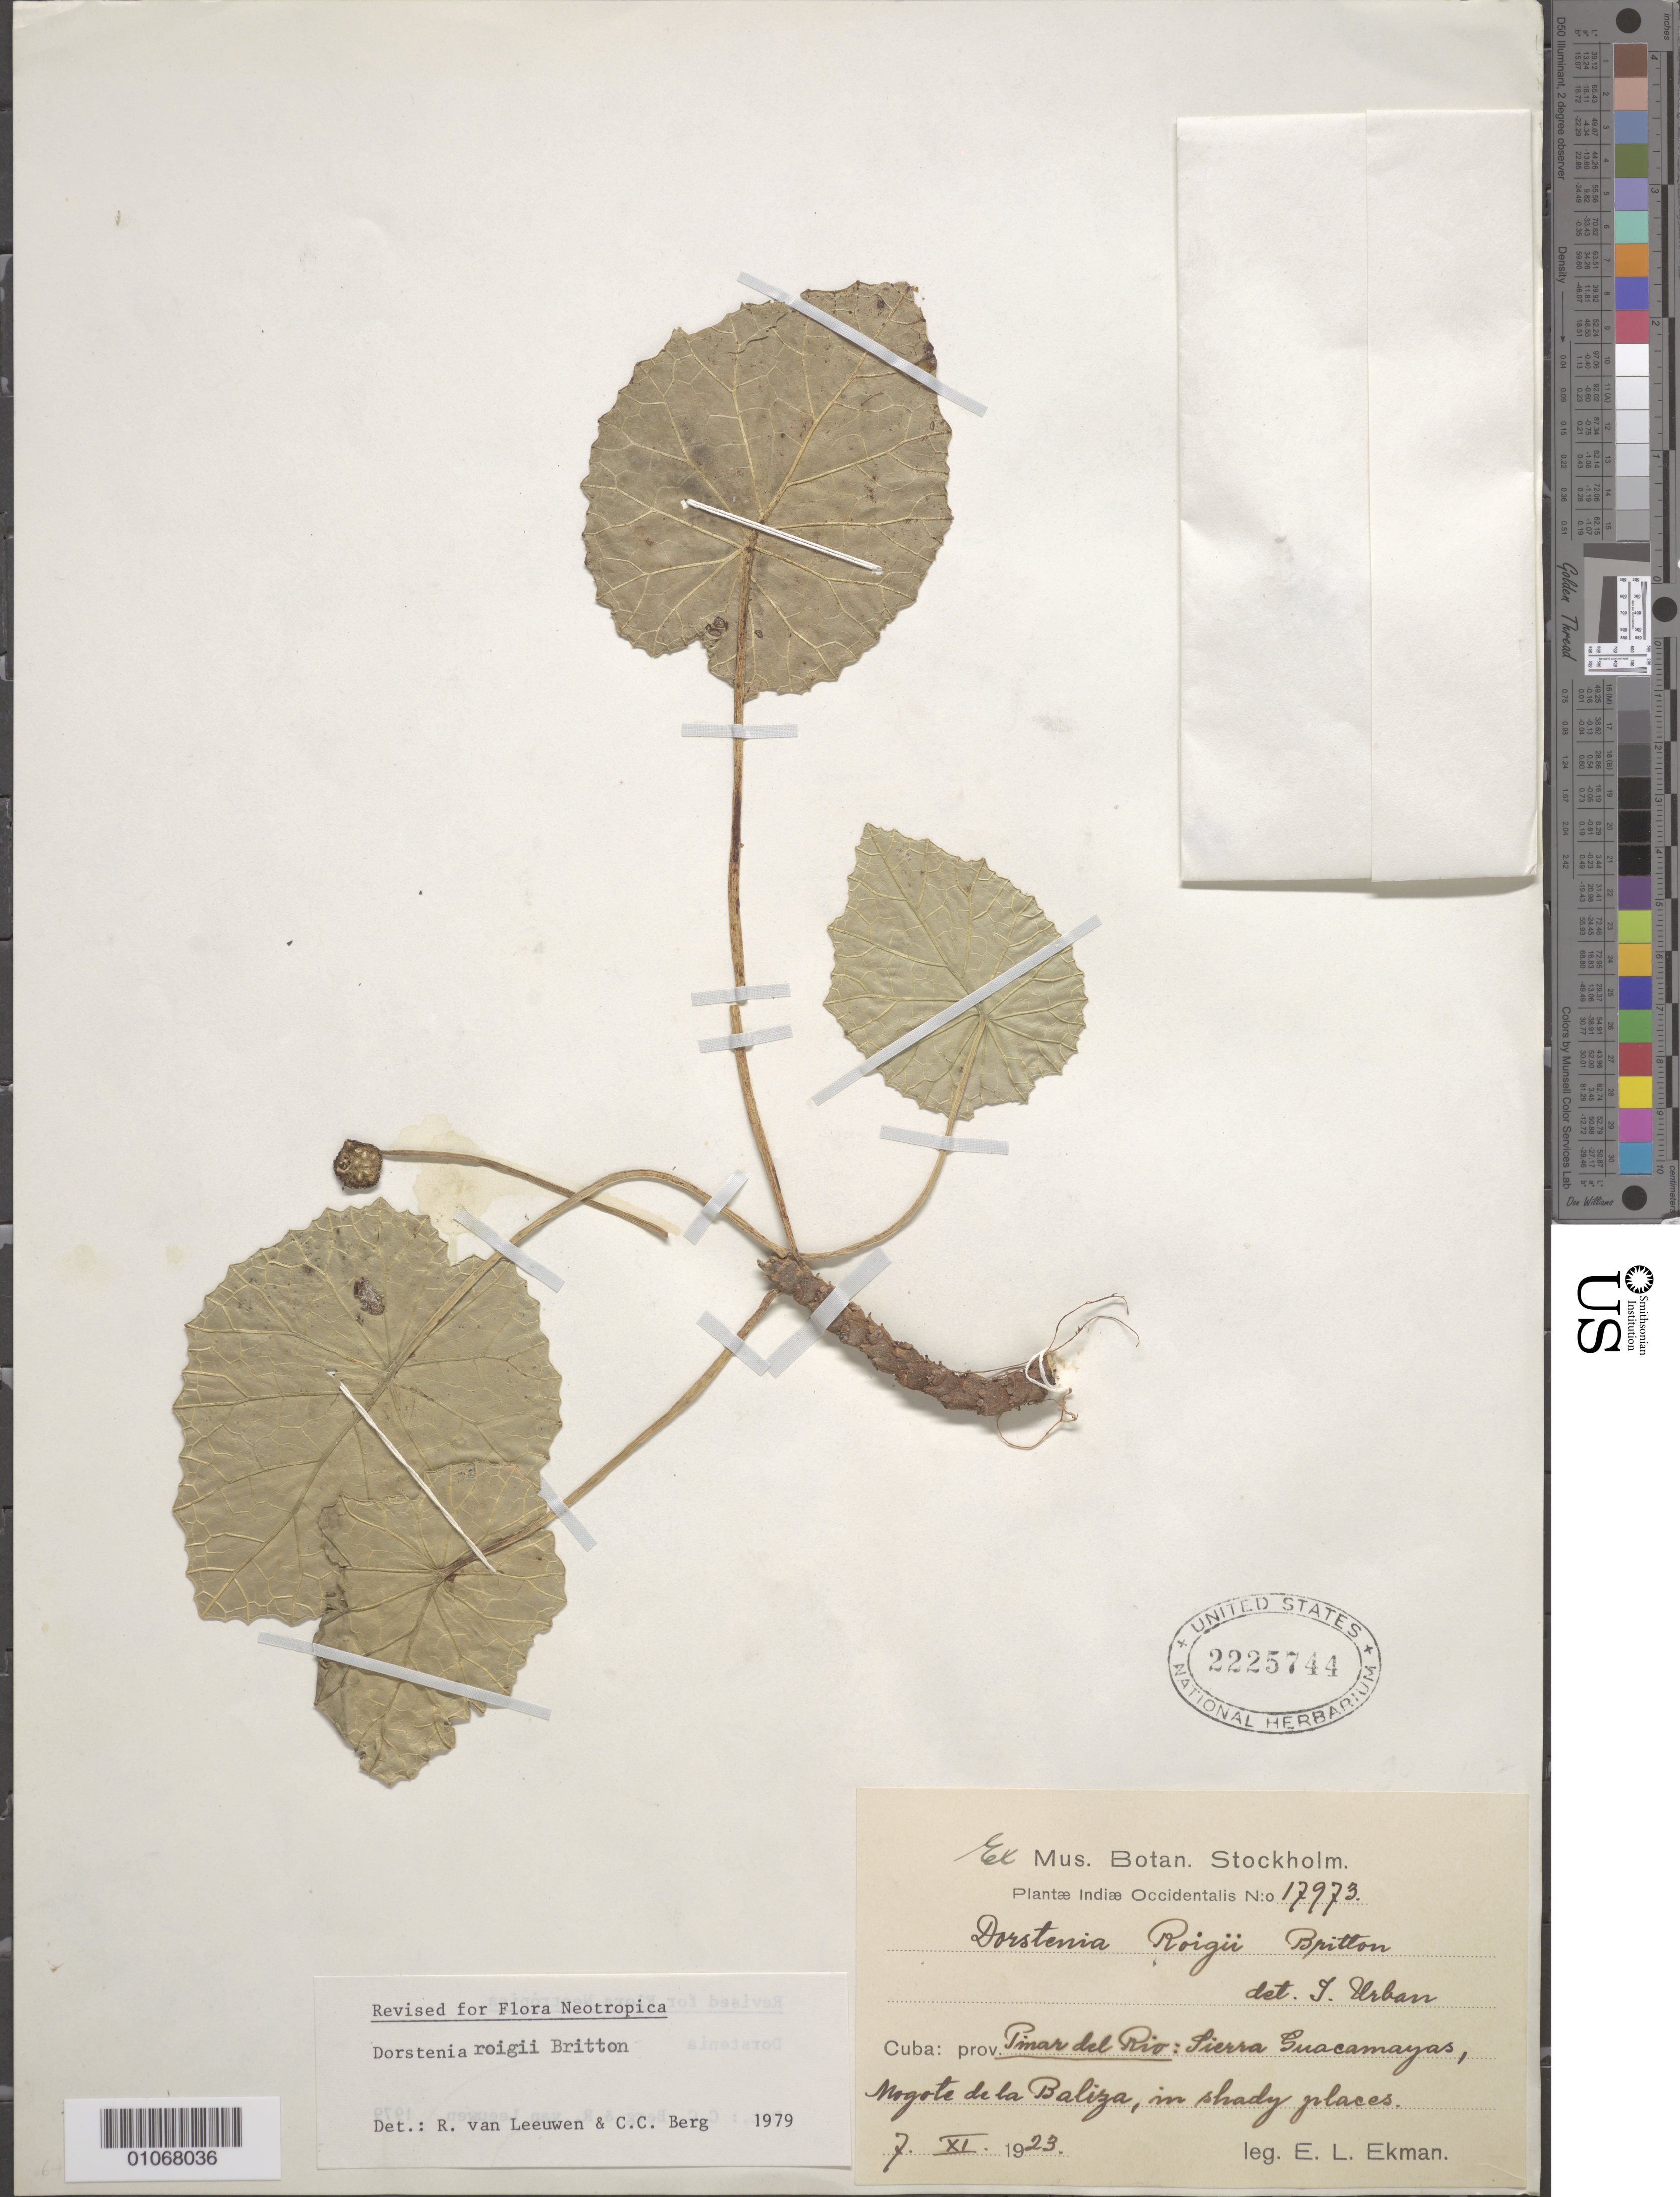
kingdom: Plantae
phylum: Tracheophyta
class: Magnoliopsida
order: Rosales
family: Moraceae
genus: Dorstenia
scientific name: Dorstenia roigii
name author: Britton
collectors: E. L. Ekman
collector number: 17973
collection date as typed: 07 Nov 1923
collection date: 1923-11-07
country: Cuba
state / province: Pinar del Rio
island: Cuba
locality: Sierra Guacamayas, Mogote de la Baliza, in shady places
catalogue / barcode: US 2225744